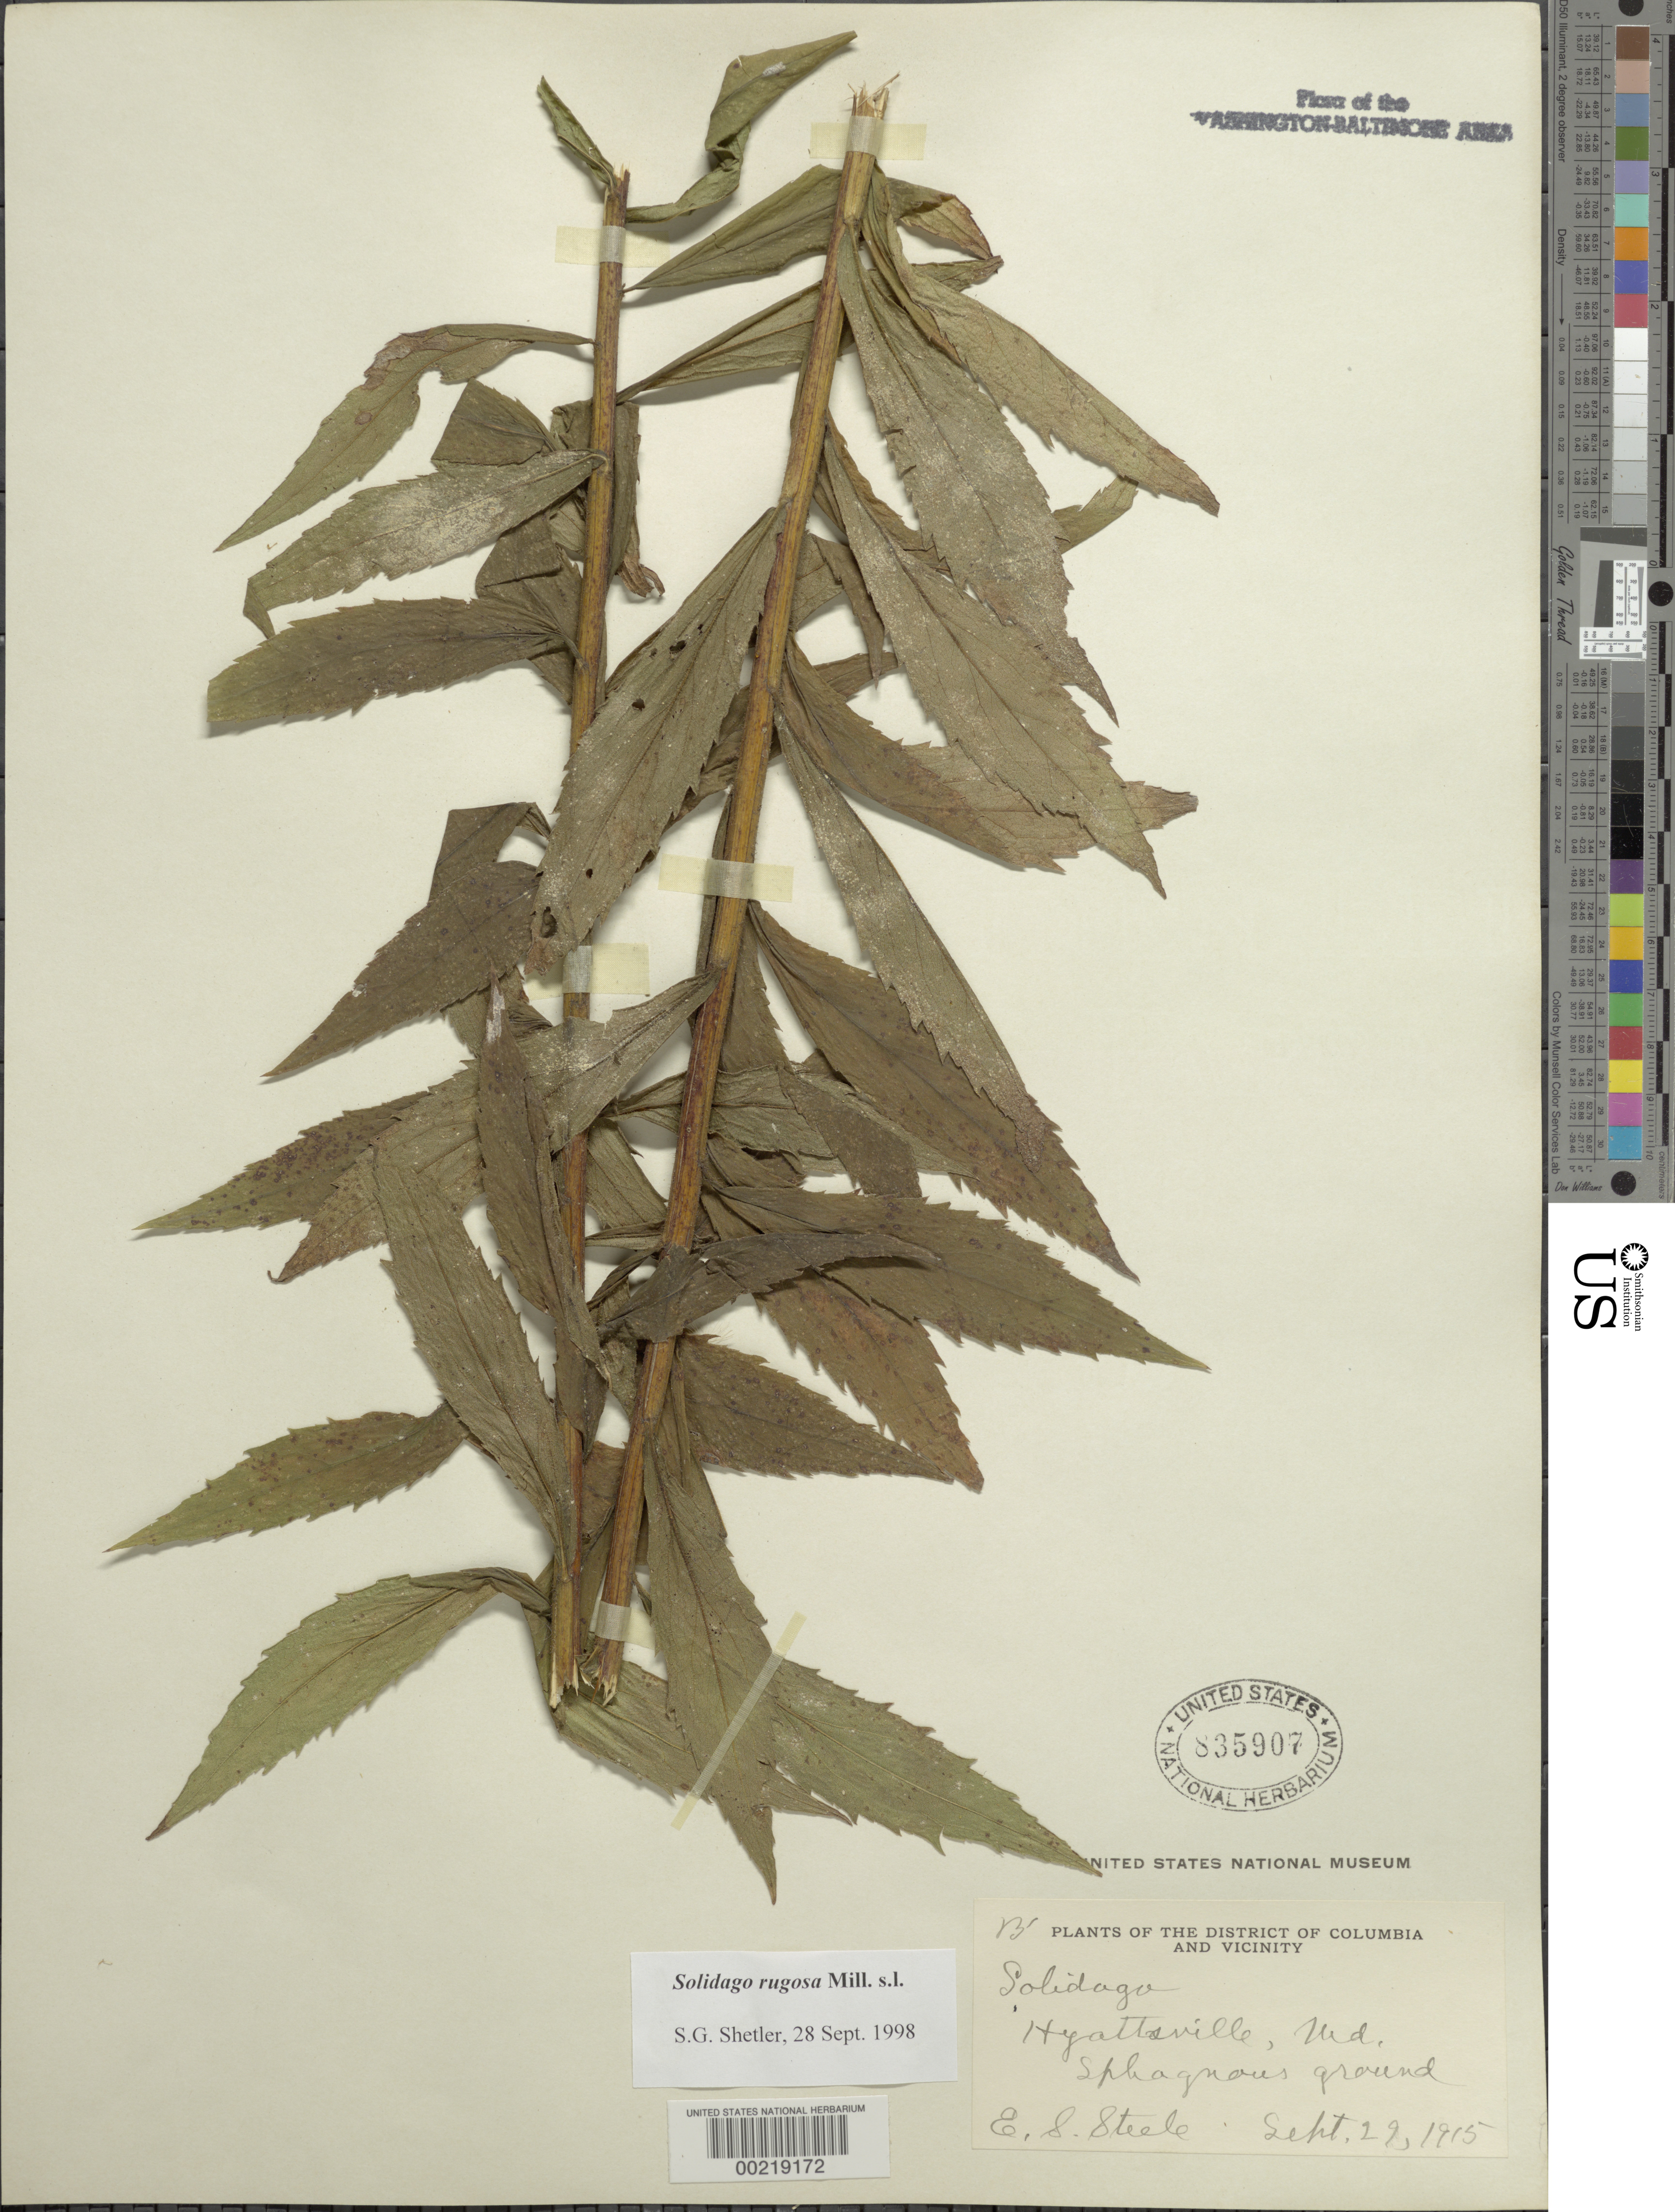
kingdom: Plantae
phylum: Tracheophyta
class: Magnoliopsida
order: Asterales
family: Asteraceae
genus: Solidago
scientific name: Solidago rugosa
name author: Mill.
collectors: E. Steele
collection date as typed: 29 Sep 1915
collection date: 1915-09-29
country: United States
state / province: Maryland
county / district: Prince George's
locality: Hyattsville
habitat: Sphagnous ground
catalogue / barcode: US 835907